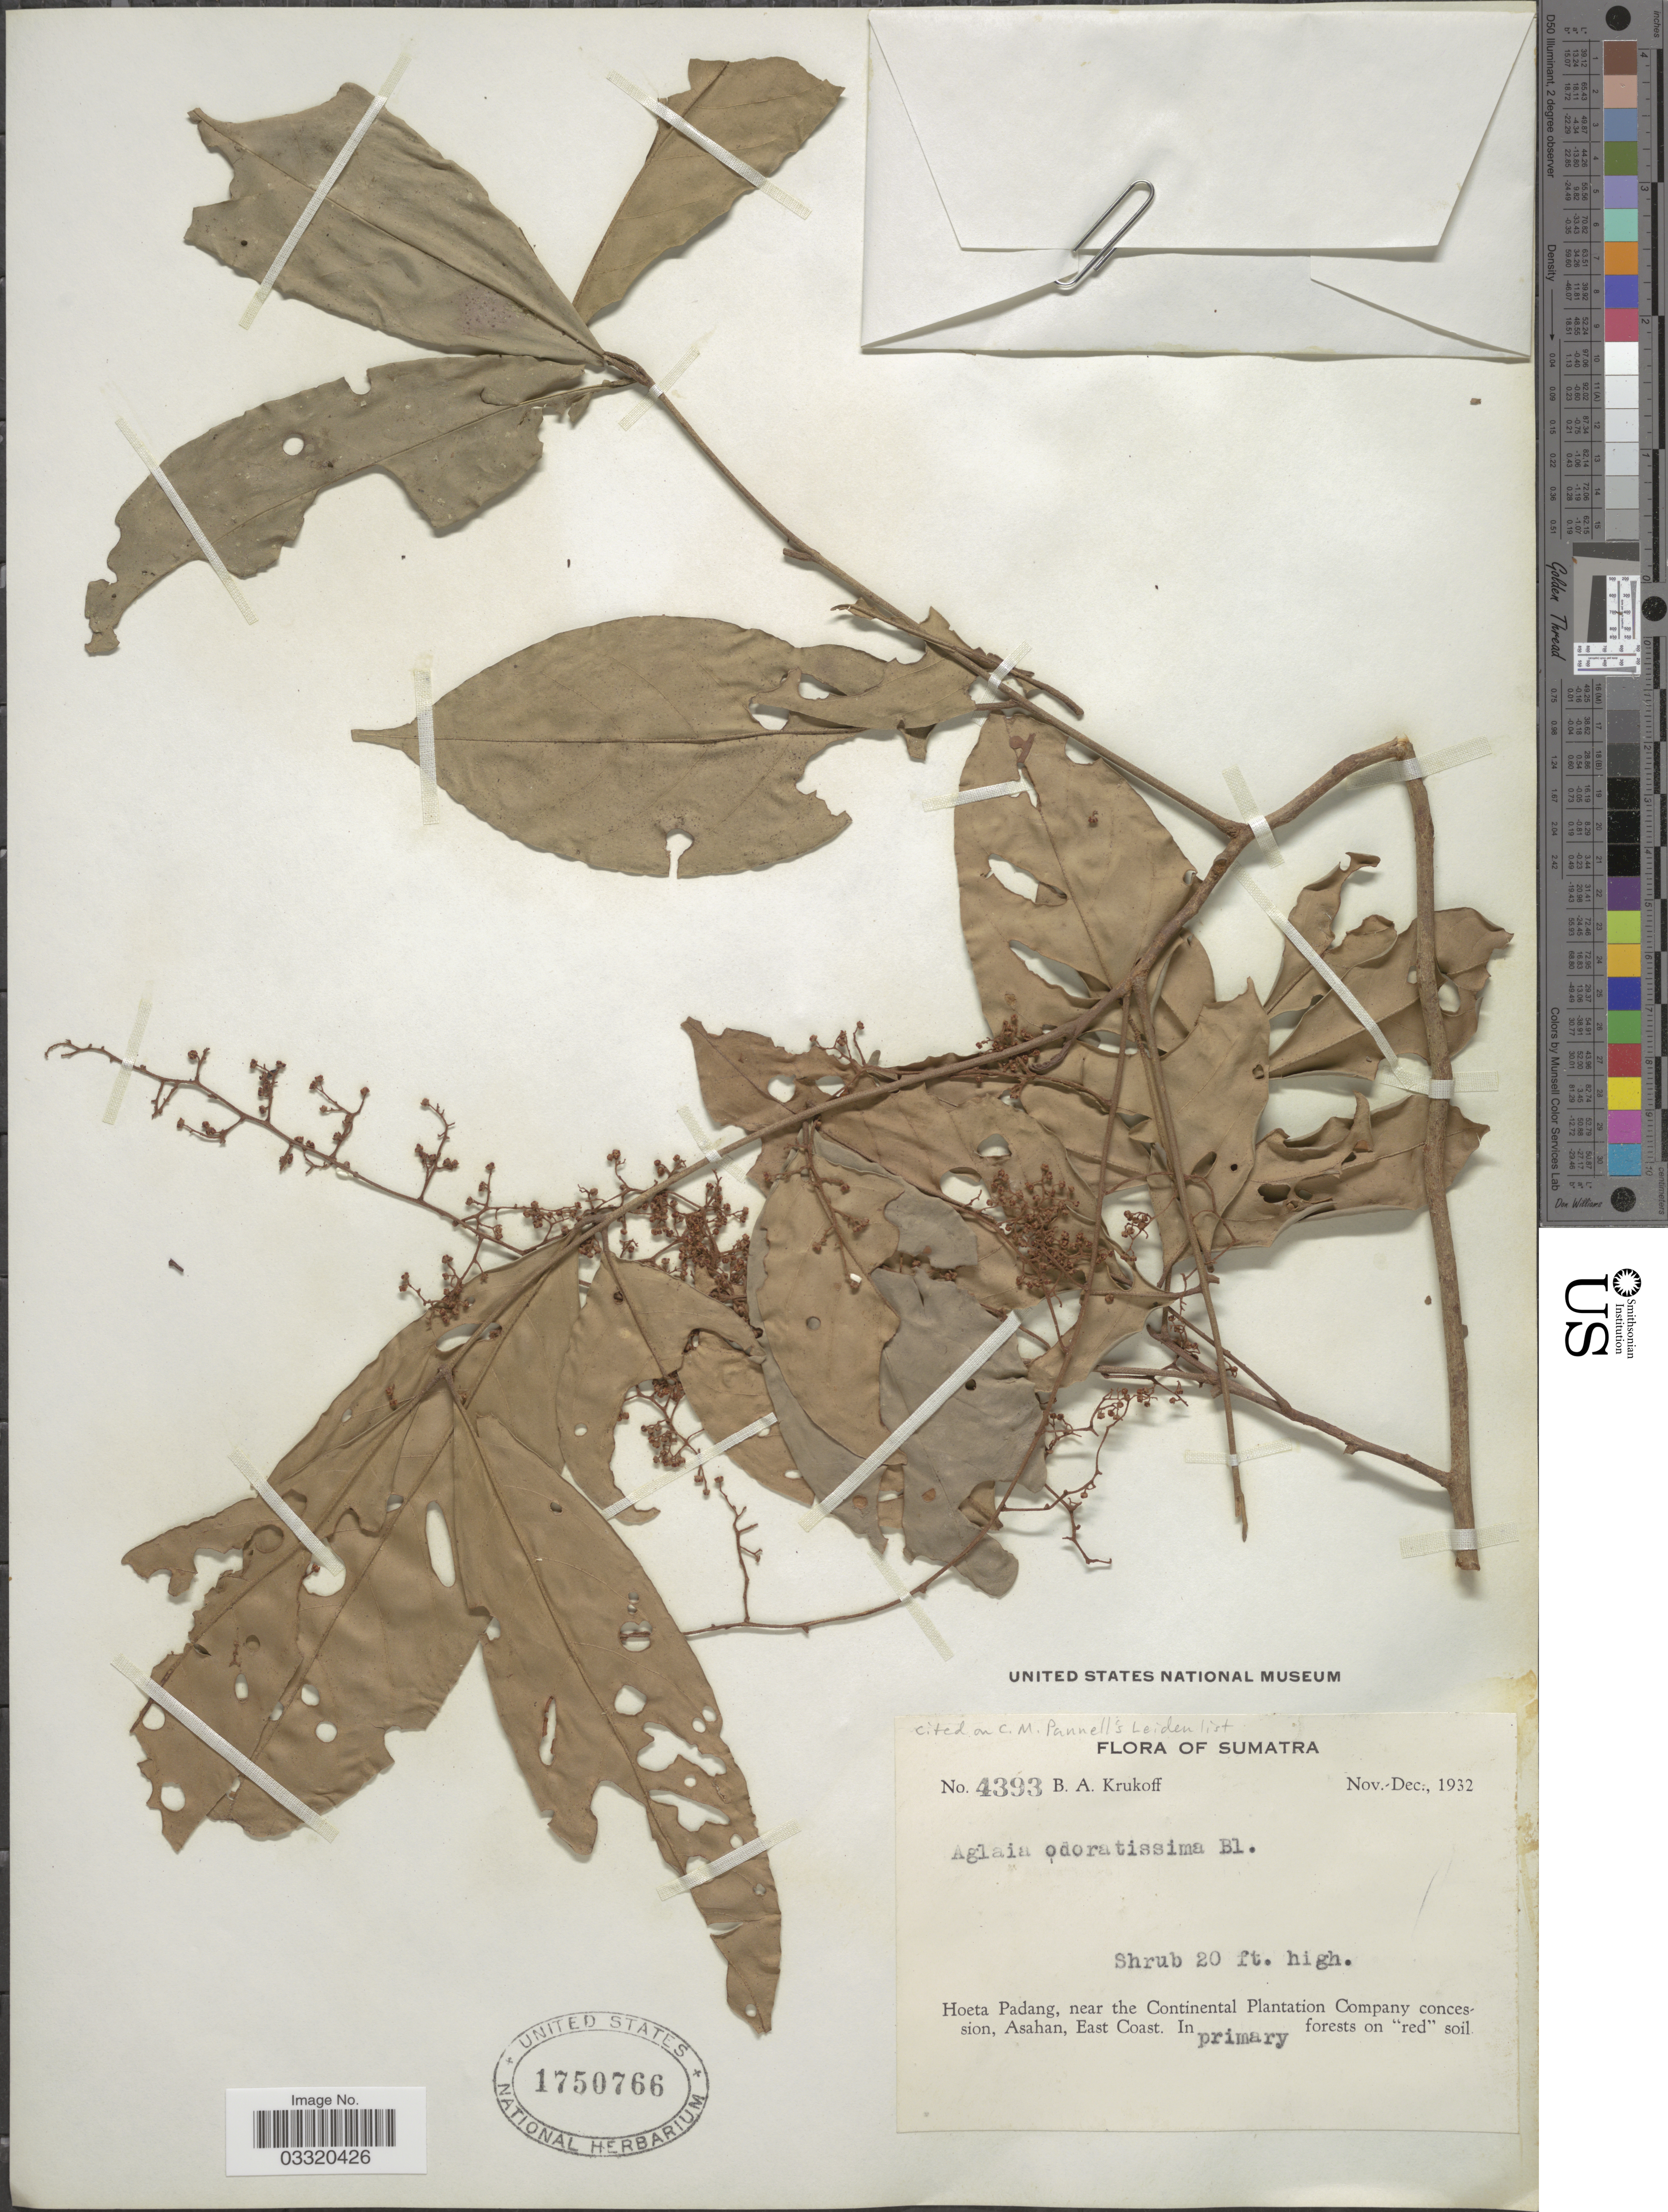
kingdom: Plantae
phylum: Tracheophyta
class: Magnoliopsida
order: Sapindales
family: Meliaceae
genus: Aglaia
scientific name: Aglaia odoratissima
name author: Blume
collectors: B. A. Krukoff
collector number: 4393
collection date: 1932-11/1932-12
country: Indonesia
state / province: Sumatra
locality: Hoeta Padang, near the Continental Plantation Company concession, Asahan, East Coast.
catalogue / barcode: US 1750766